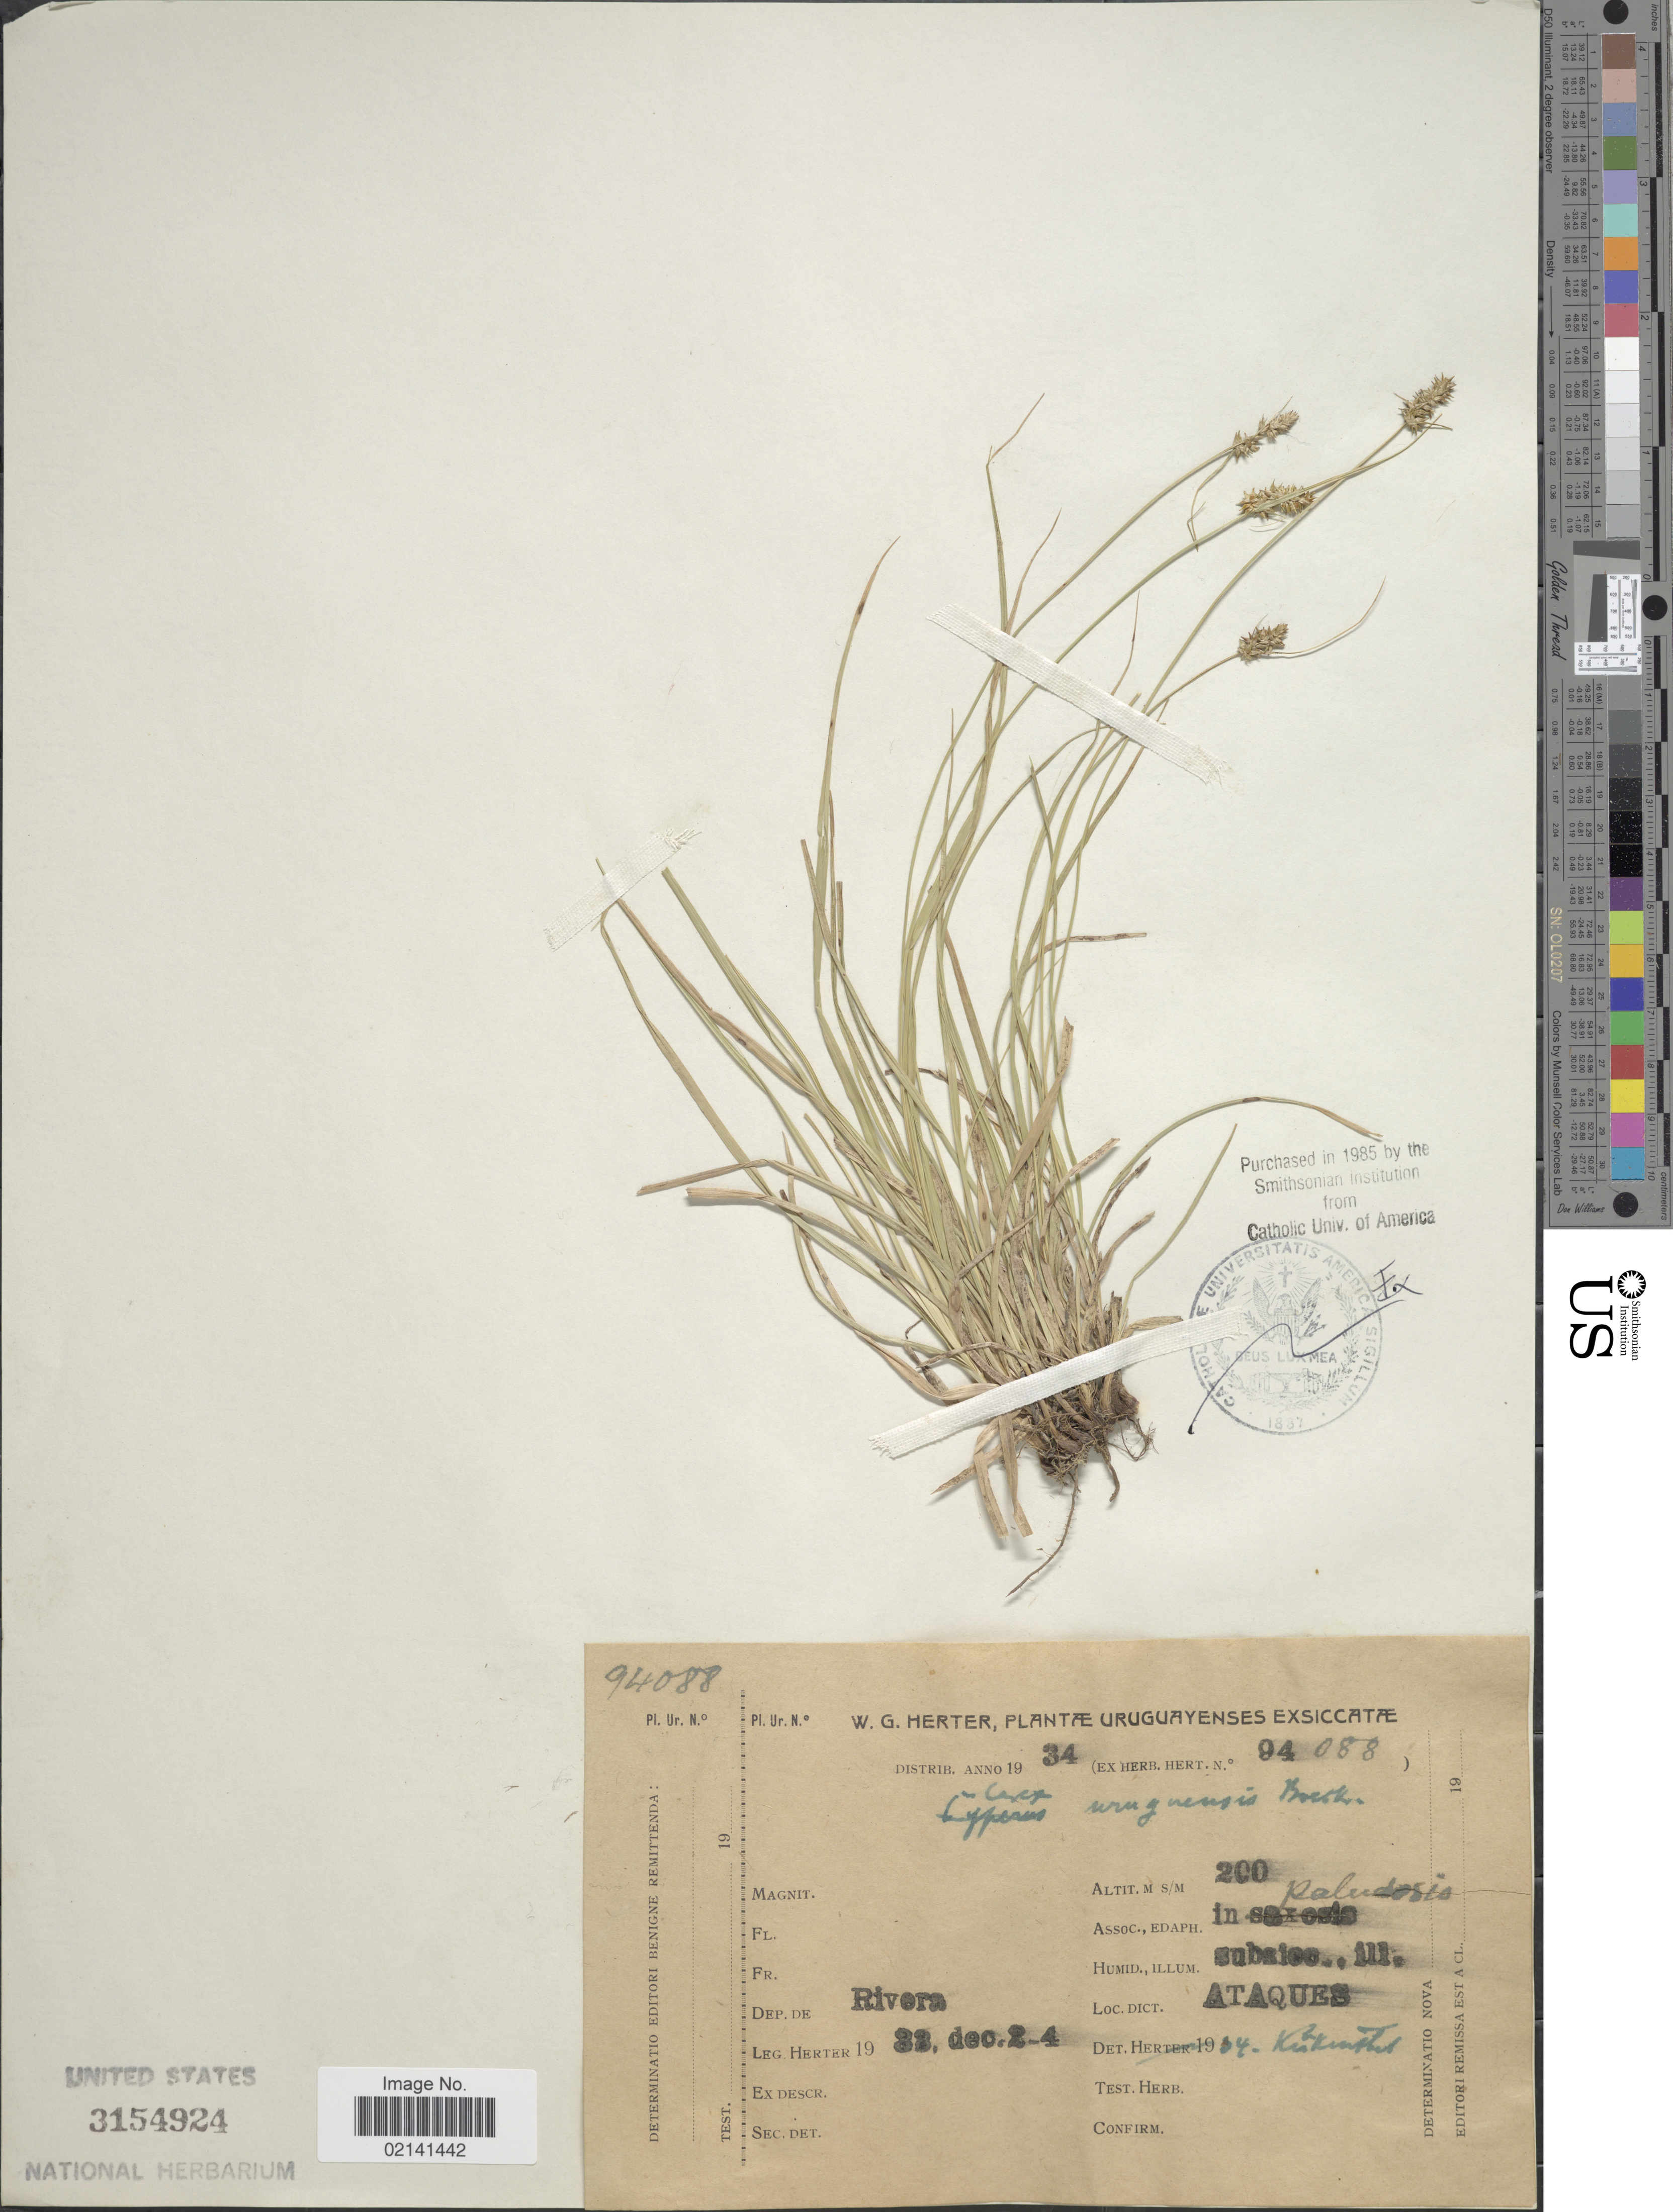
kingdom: Plantae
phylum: Tracheophyta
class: Liliopsida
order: Poales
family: Cyperaceae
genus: Carex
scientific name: Carex uruguensis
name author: Boeckeler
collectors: W. G. Herter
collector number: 94088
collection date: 1933-12-02/1933-12-04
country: Uruguay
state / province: Rivera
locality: Dep. de Rivera. Ataques.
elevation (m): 200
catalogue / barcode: US 3154924